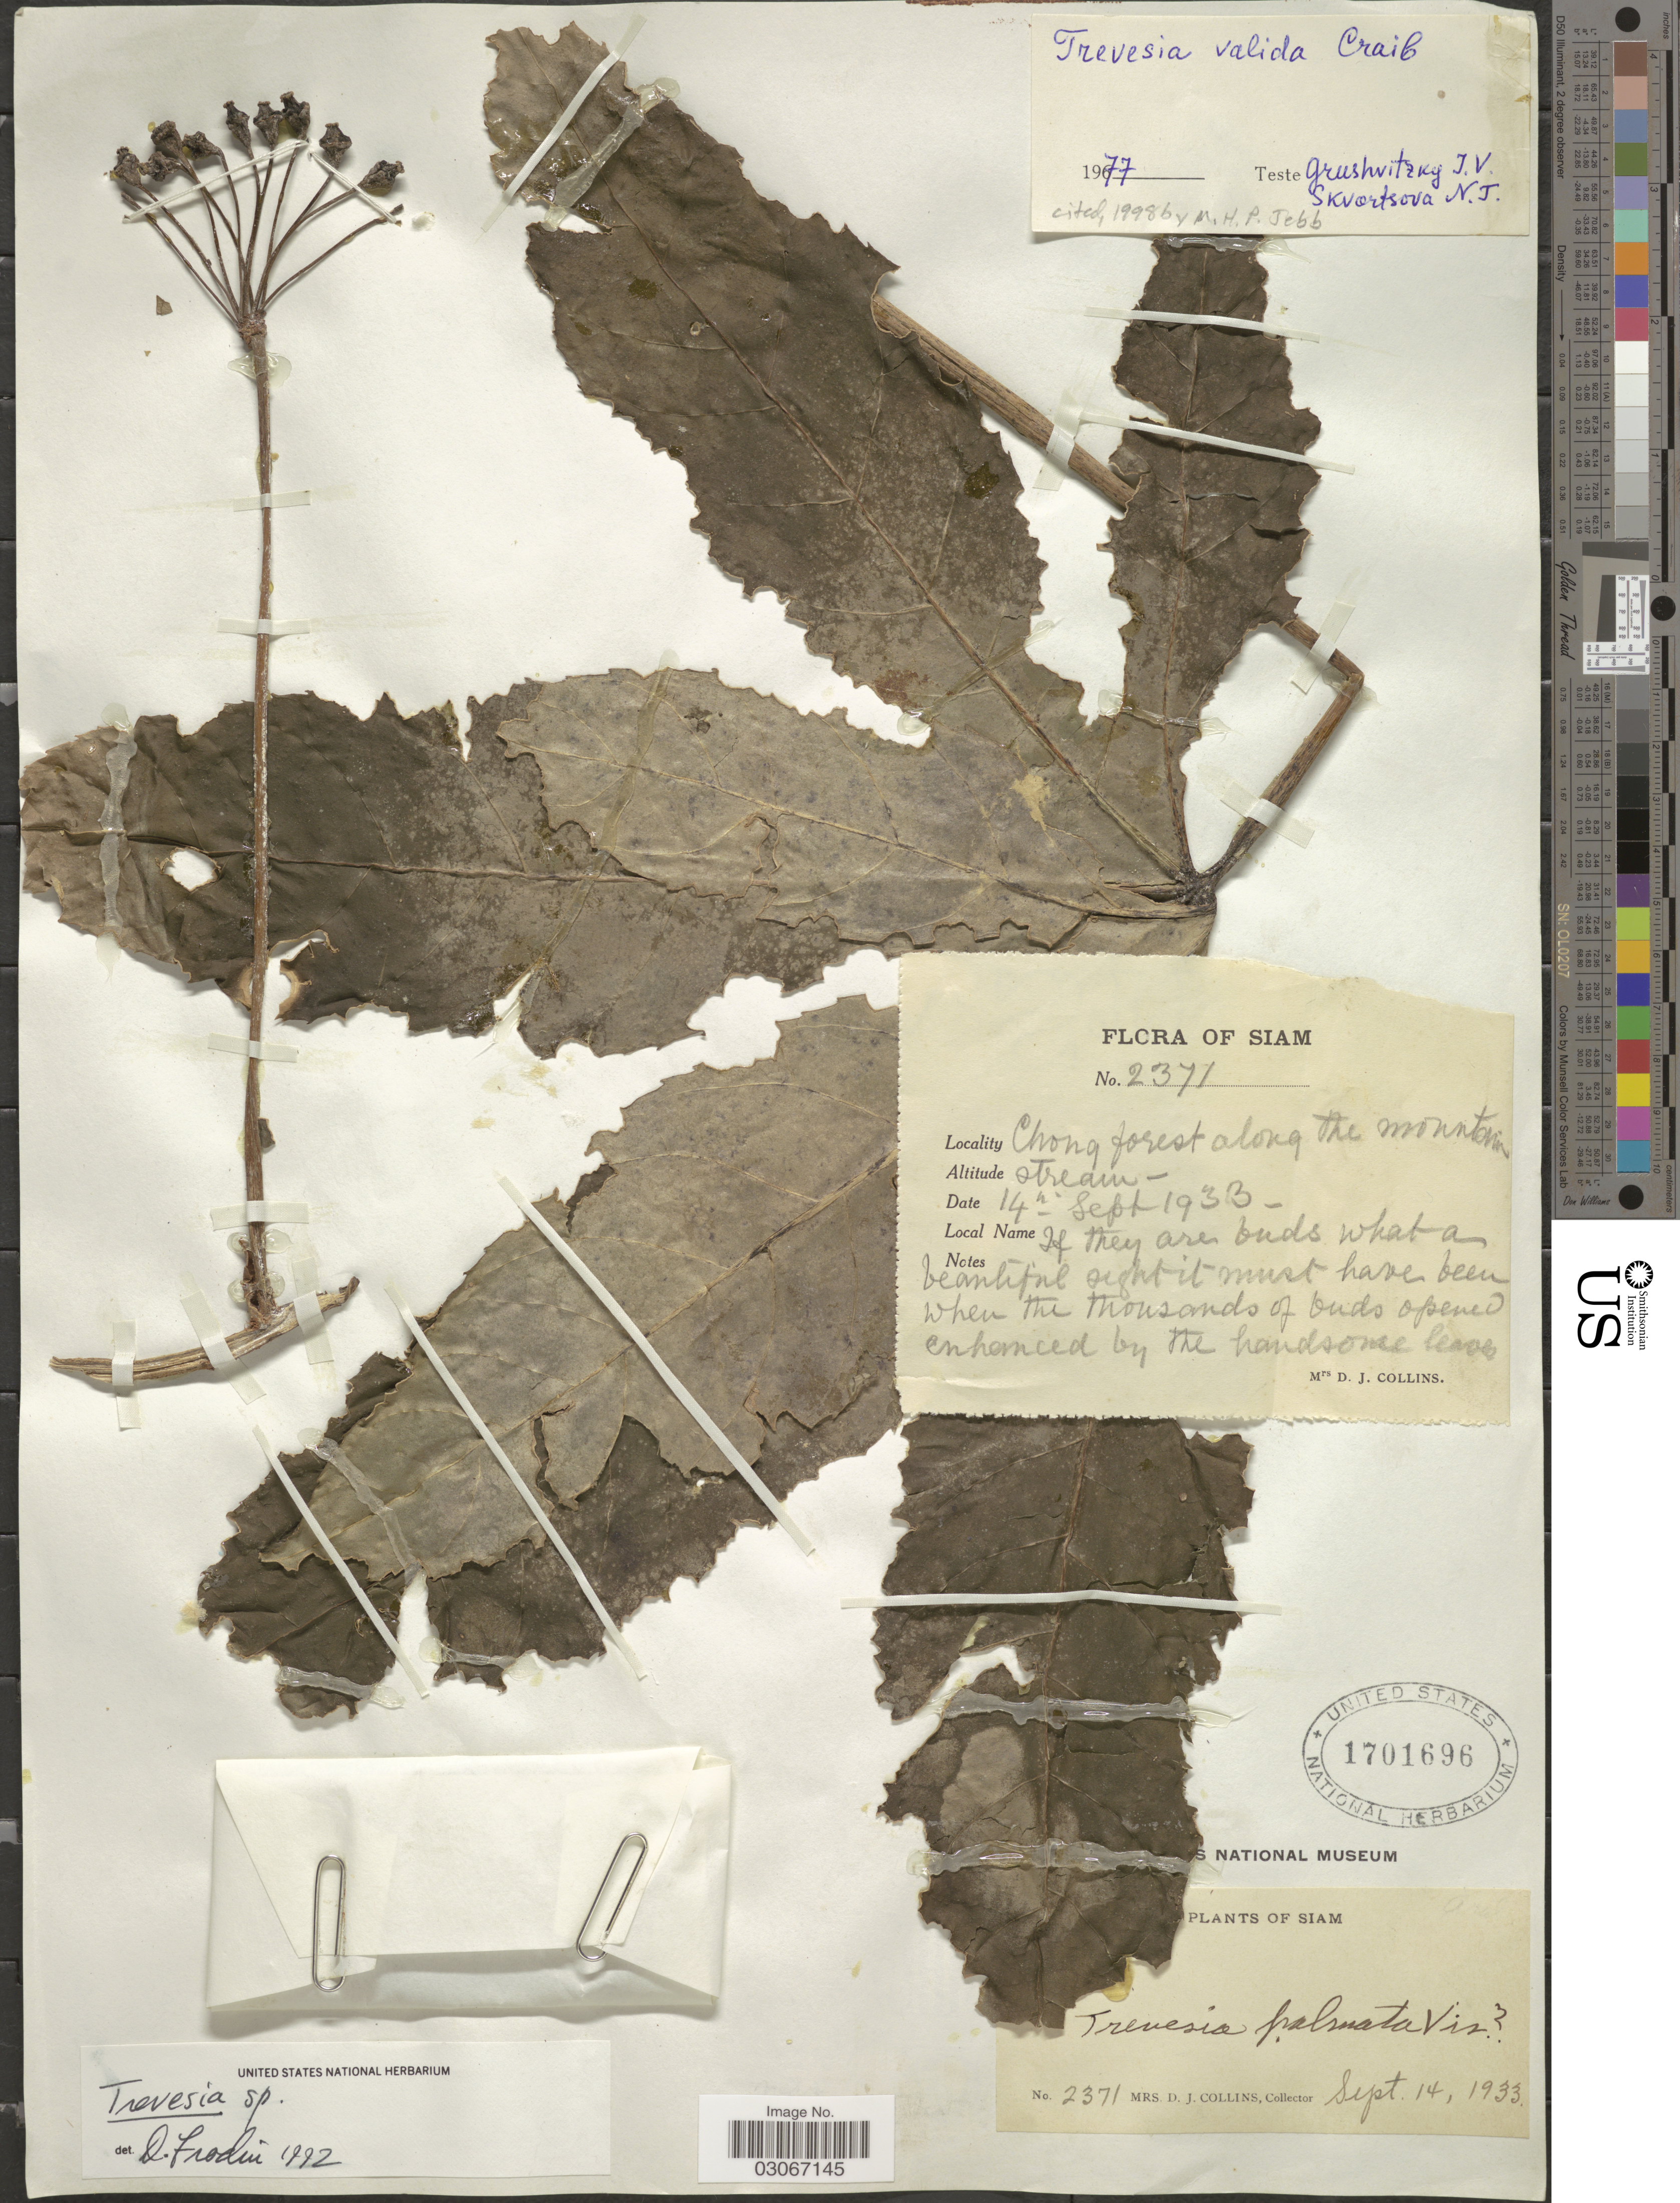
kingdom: Plantae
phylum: Tracheophyta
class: Magnoliopsida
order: Apiales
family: Araliaceae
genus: Trevesia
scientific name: Trevesia valida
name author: Craib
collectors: Mrs. D. J. Collins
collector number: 2371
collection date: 1933-09-14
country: Thailand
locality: Siam. Chong forest along the mountain.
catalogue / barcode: US 1701696